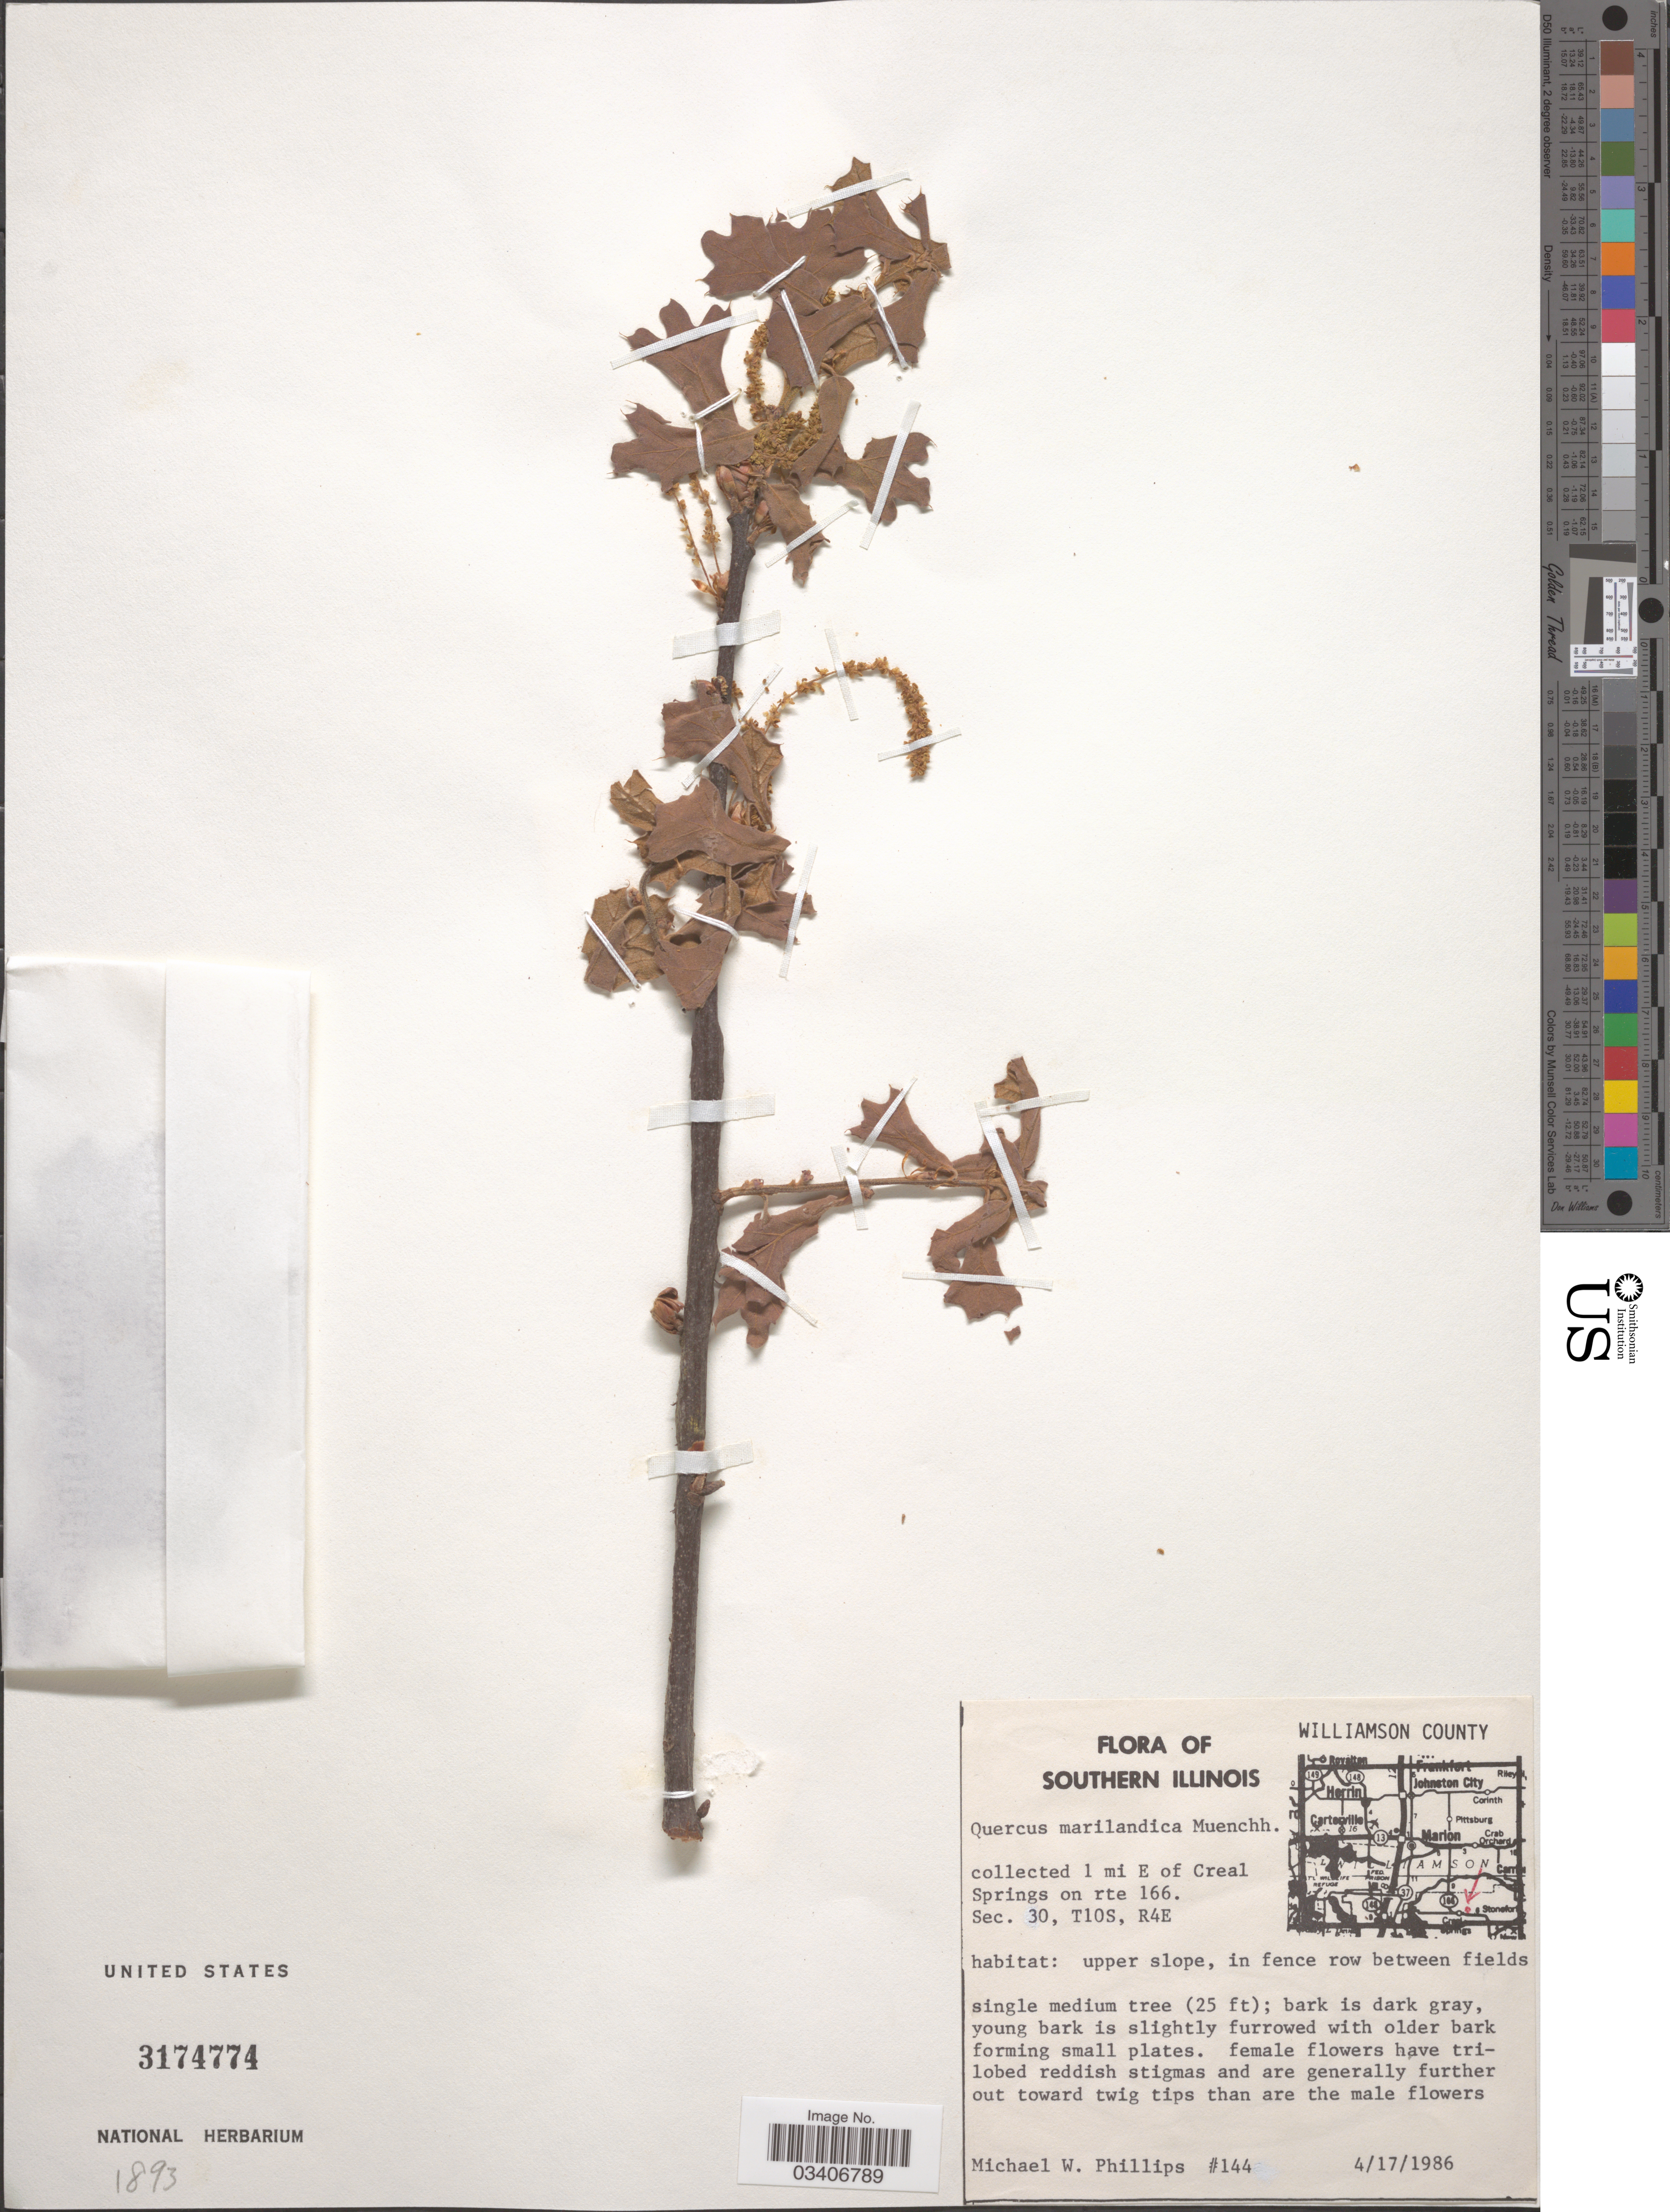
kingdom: Plantae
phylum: Tracheophyta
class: Magnoliopsida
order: Fagales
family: Fagaceae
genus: Quercus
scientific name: Quercus marilandica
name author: (L.) Münchh.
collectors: M. Phillips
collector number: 144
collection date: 1986-04-17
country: United States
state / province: Illinois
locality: Williamson County. 1 mi E of Creal Springs on rte 166. Sec. 30, T10S, R4E.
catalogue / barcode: US 3174774